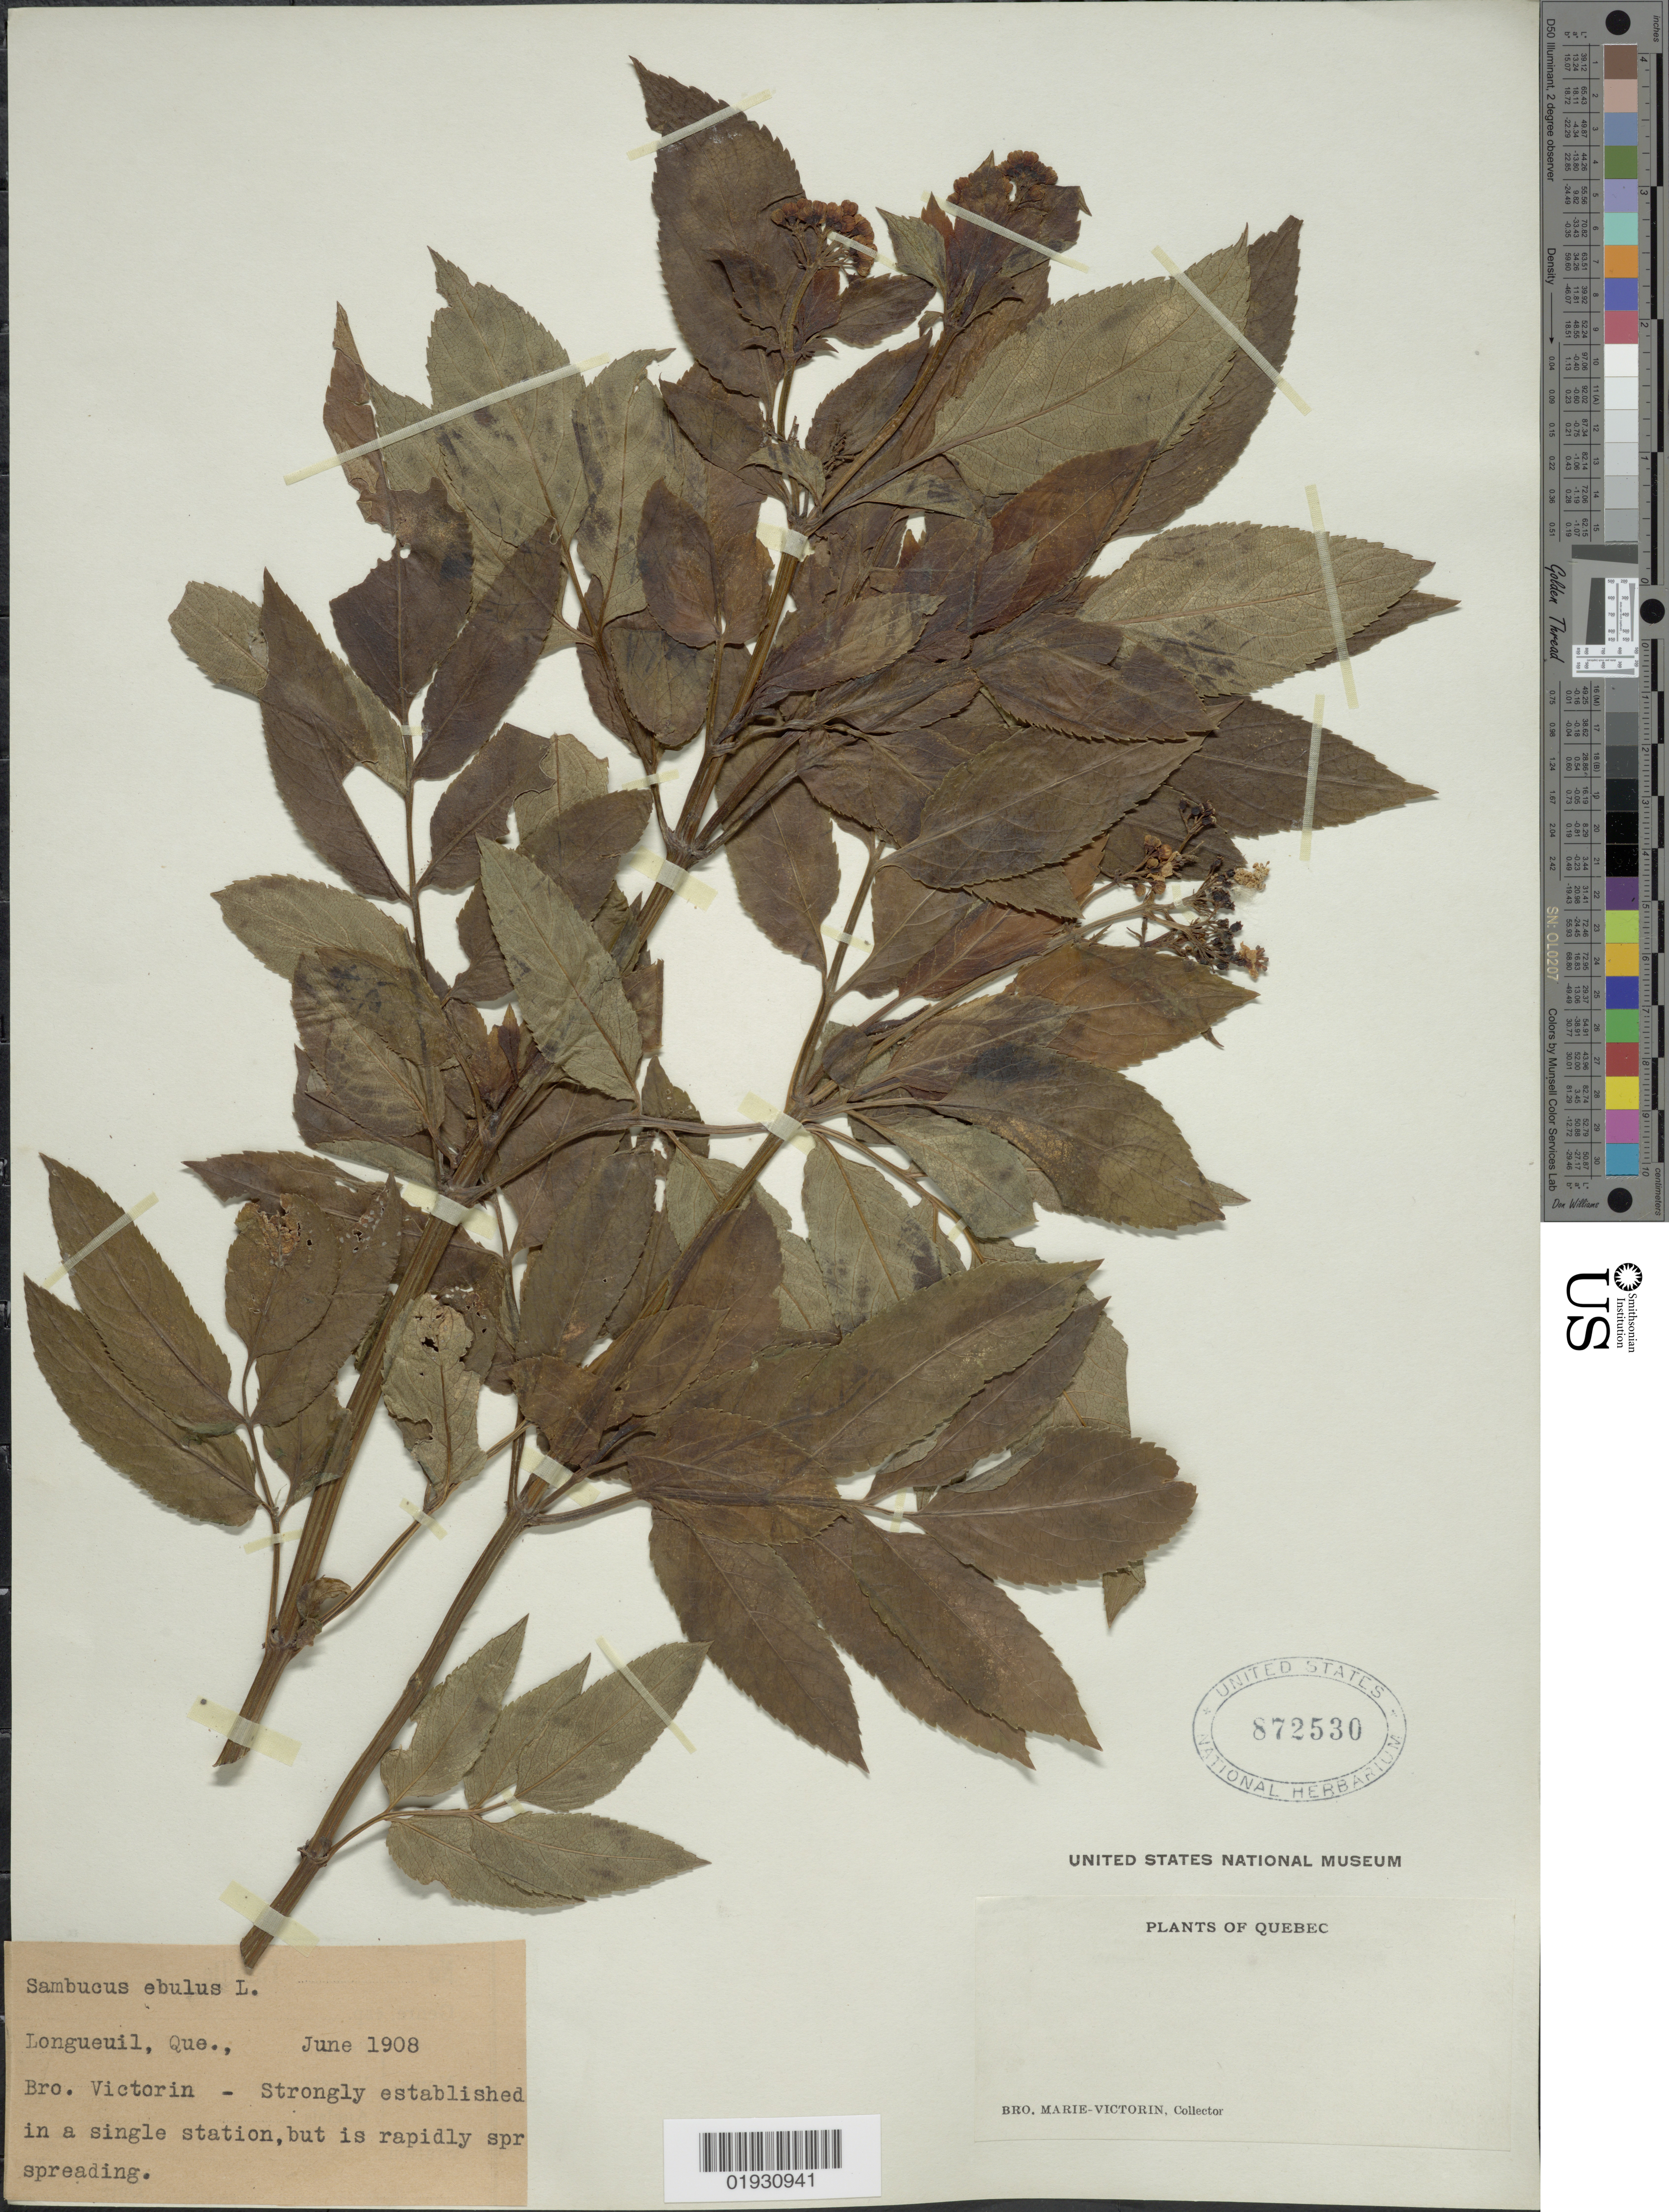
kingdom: Plantae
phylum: Tracheophyta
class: Magnoliopsida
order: Dipsacales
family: Viburnaceae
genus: Sambucus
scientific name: Sambucus ebulus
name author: L.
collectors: Fr. Marie-Victorin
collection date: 1908-06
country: Canada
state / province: Quebec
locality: Longueuil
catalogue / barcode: US 872530